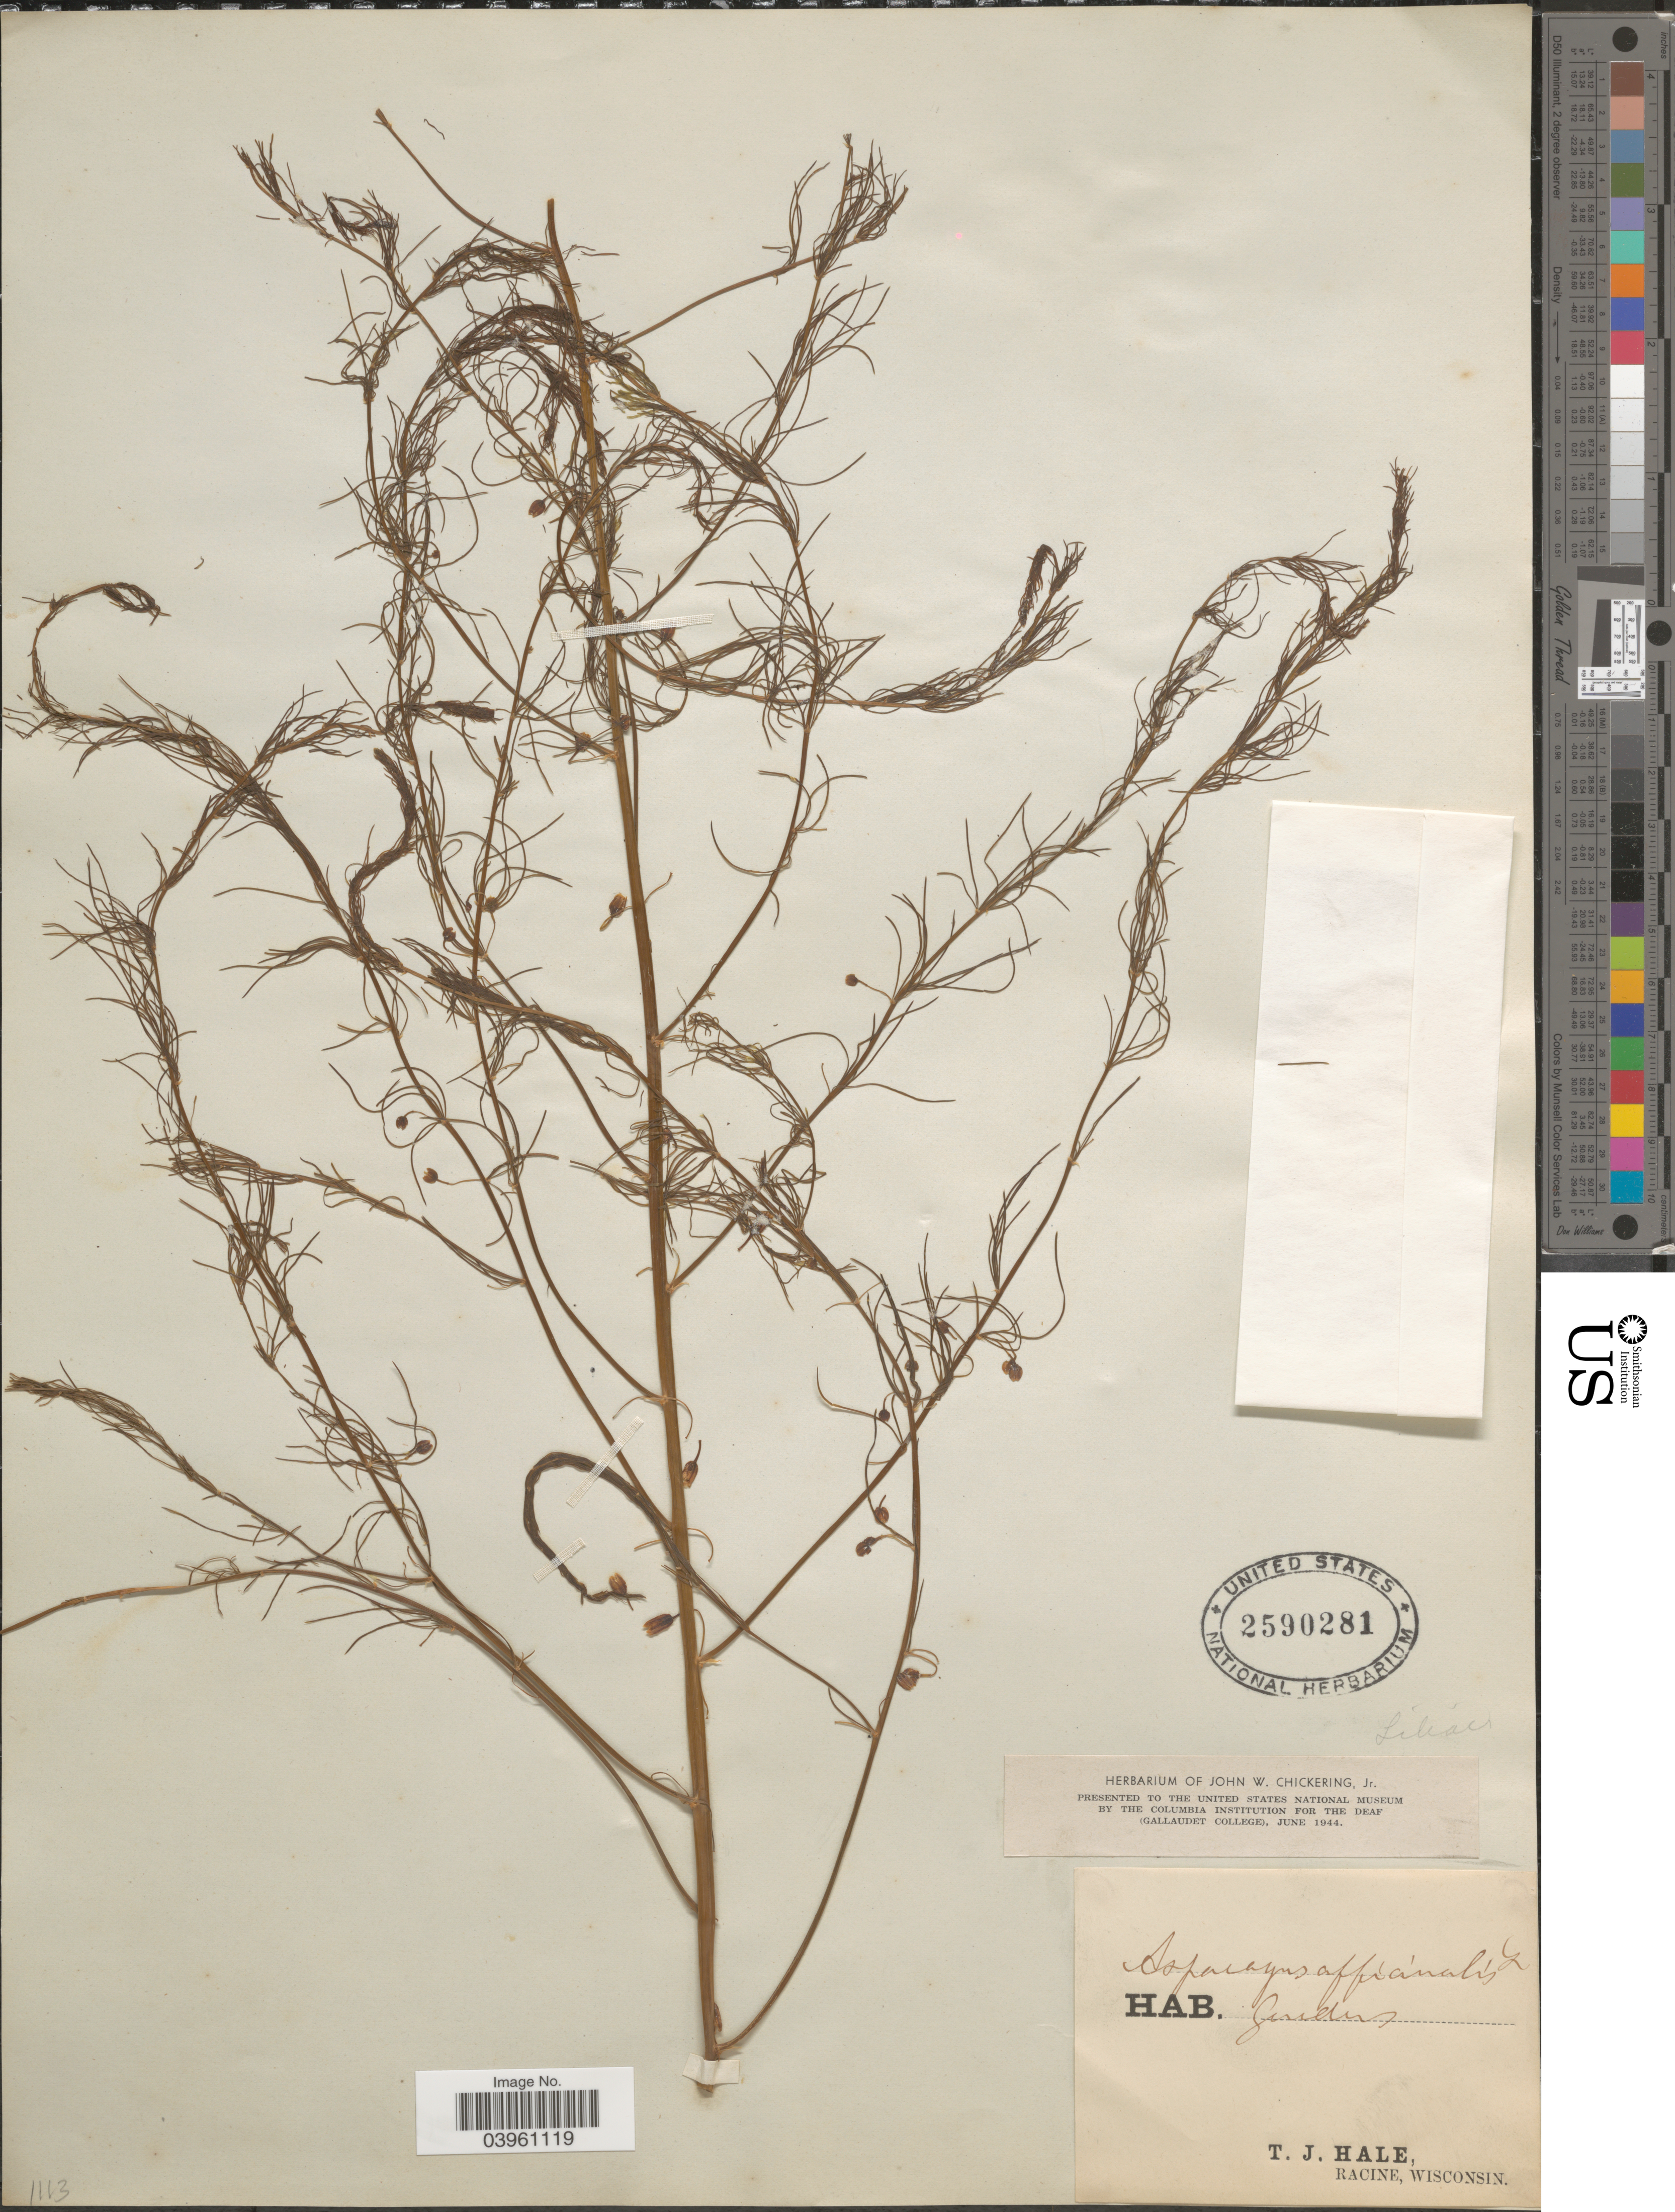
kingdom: Plantae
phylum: Tracheophyta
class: Liliopsida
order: Asparagales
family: Asparagaceae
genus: Asparagus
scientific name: Asparagus officinalis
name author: L.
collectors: T. Hale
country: United States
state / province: Wisconsin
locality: Gardens.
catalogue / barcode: US 2590281